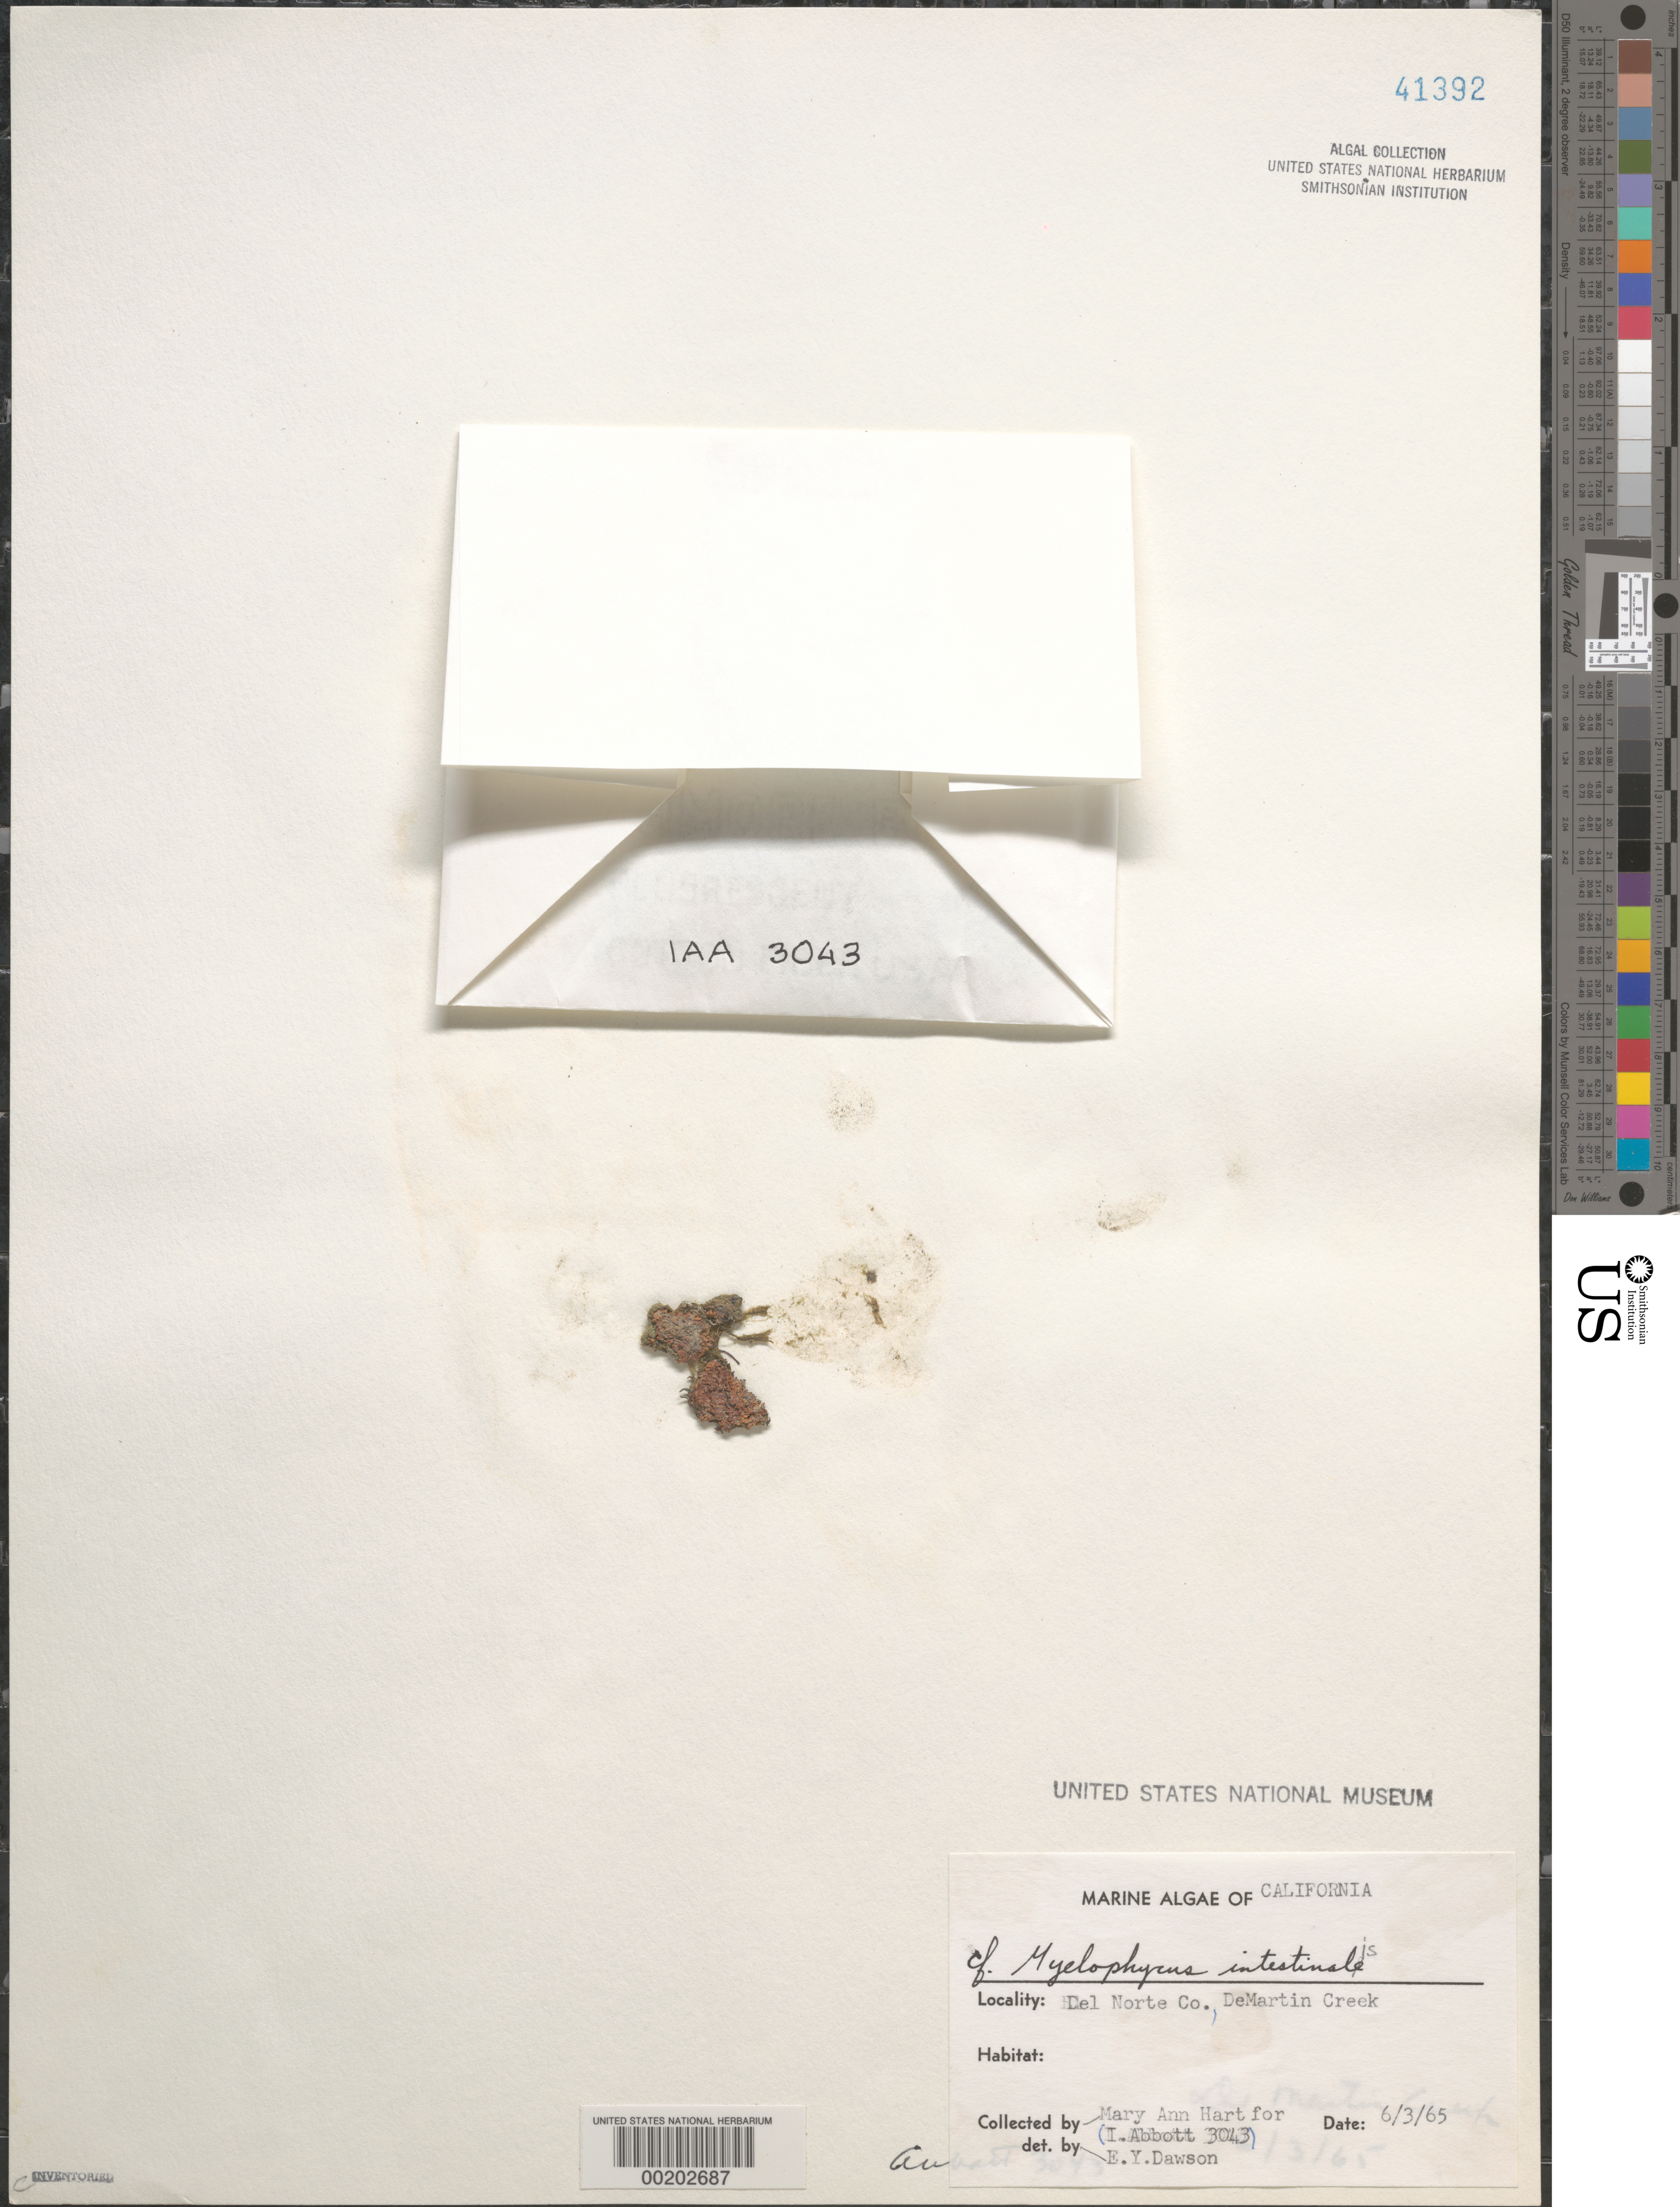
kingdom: Chromista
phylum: Ochrophyta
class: Phaeophyceae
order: Dictyosiphonales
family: Punctariaceae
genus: Melanosiphon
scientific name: Melanosiphon intestinalis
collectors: M. A. Hart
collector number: IAA 3043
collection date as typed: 03 Jun 1965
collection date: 1965-06-03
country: United States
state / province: California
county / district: Del Norte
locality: DeMartin Creek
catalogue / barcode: US 41392